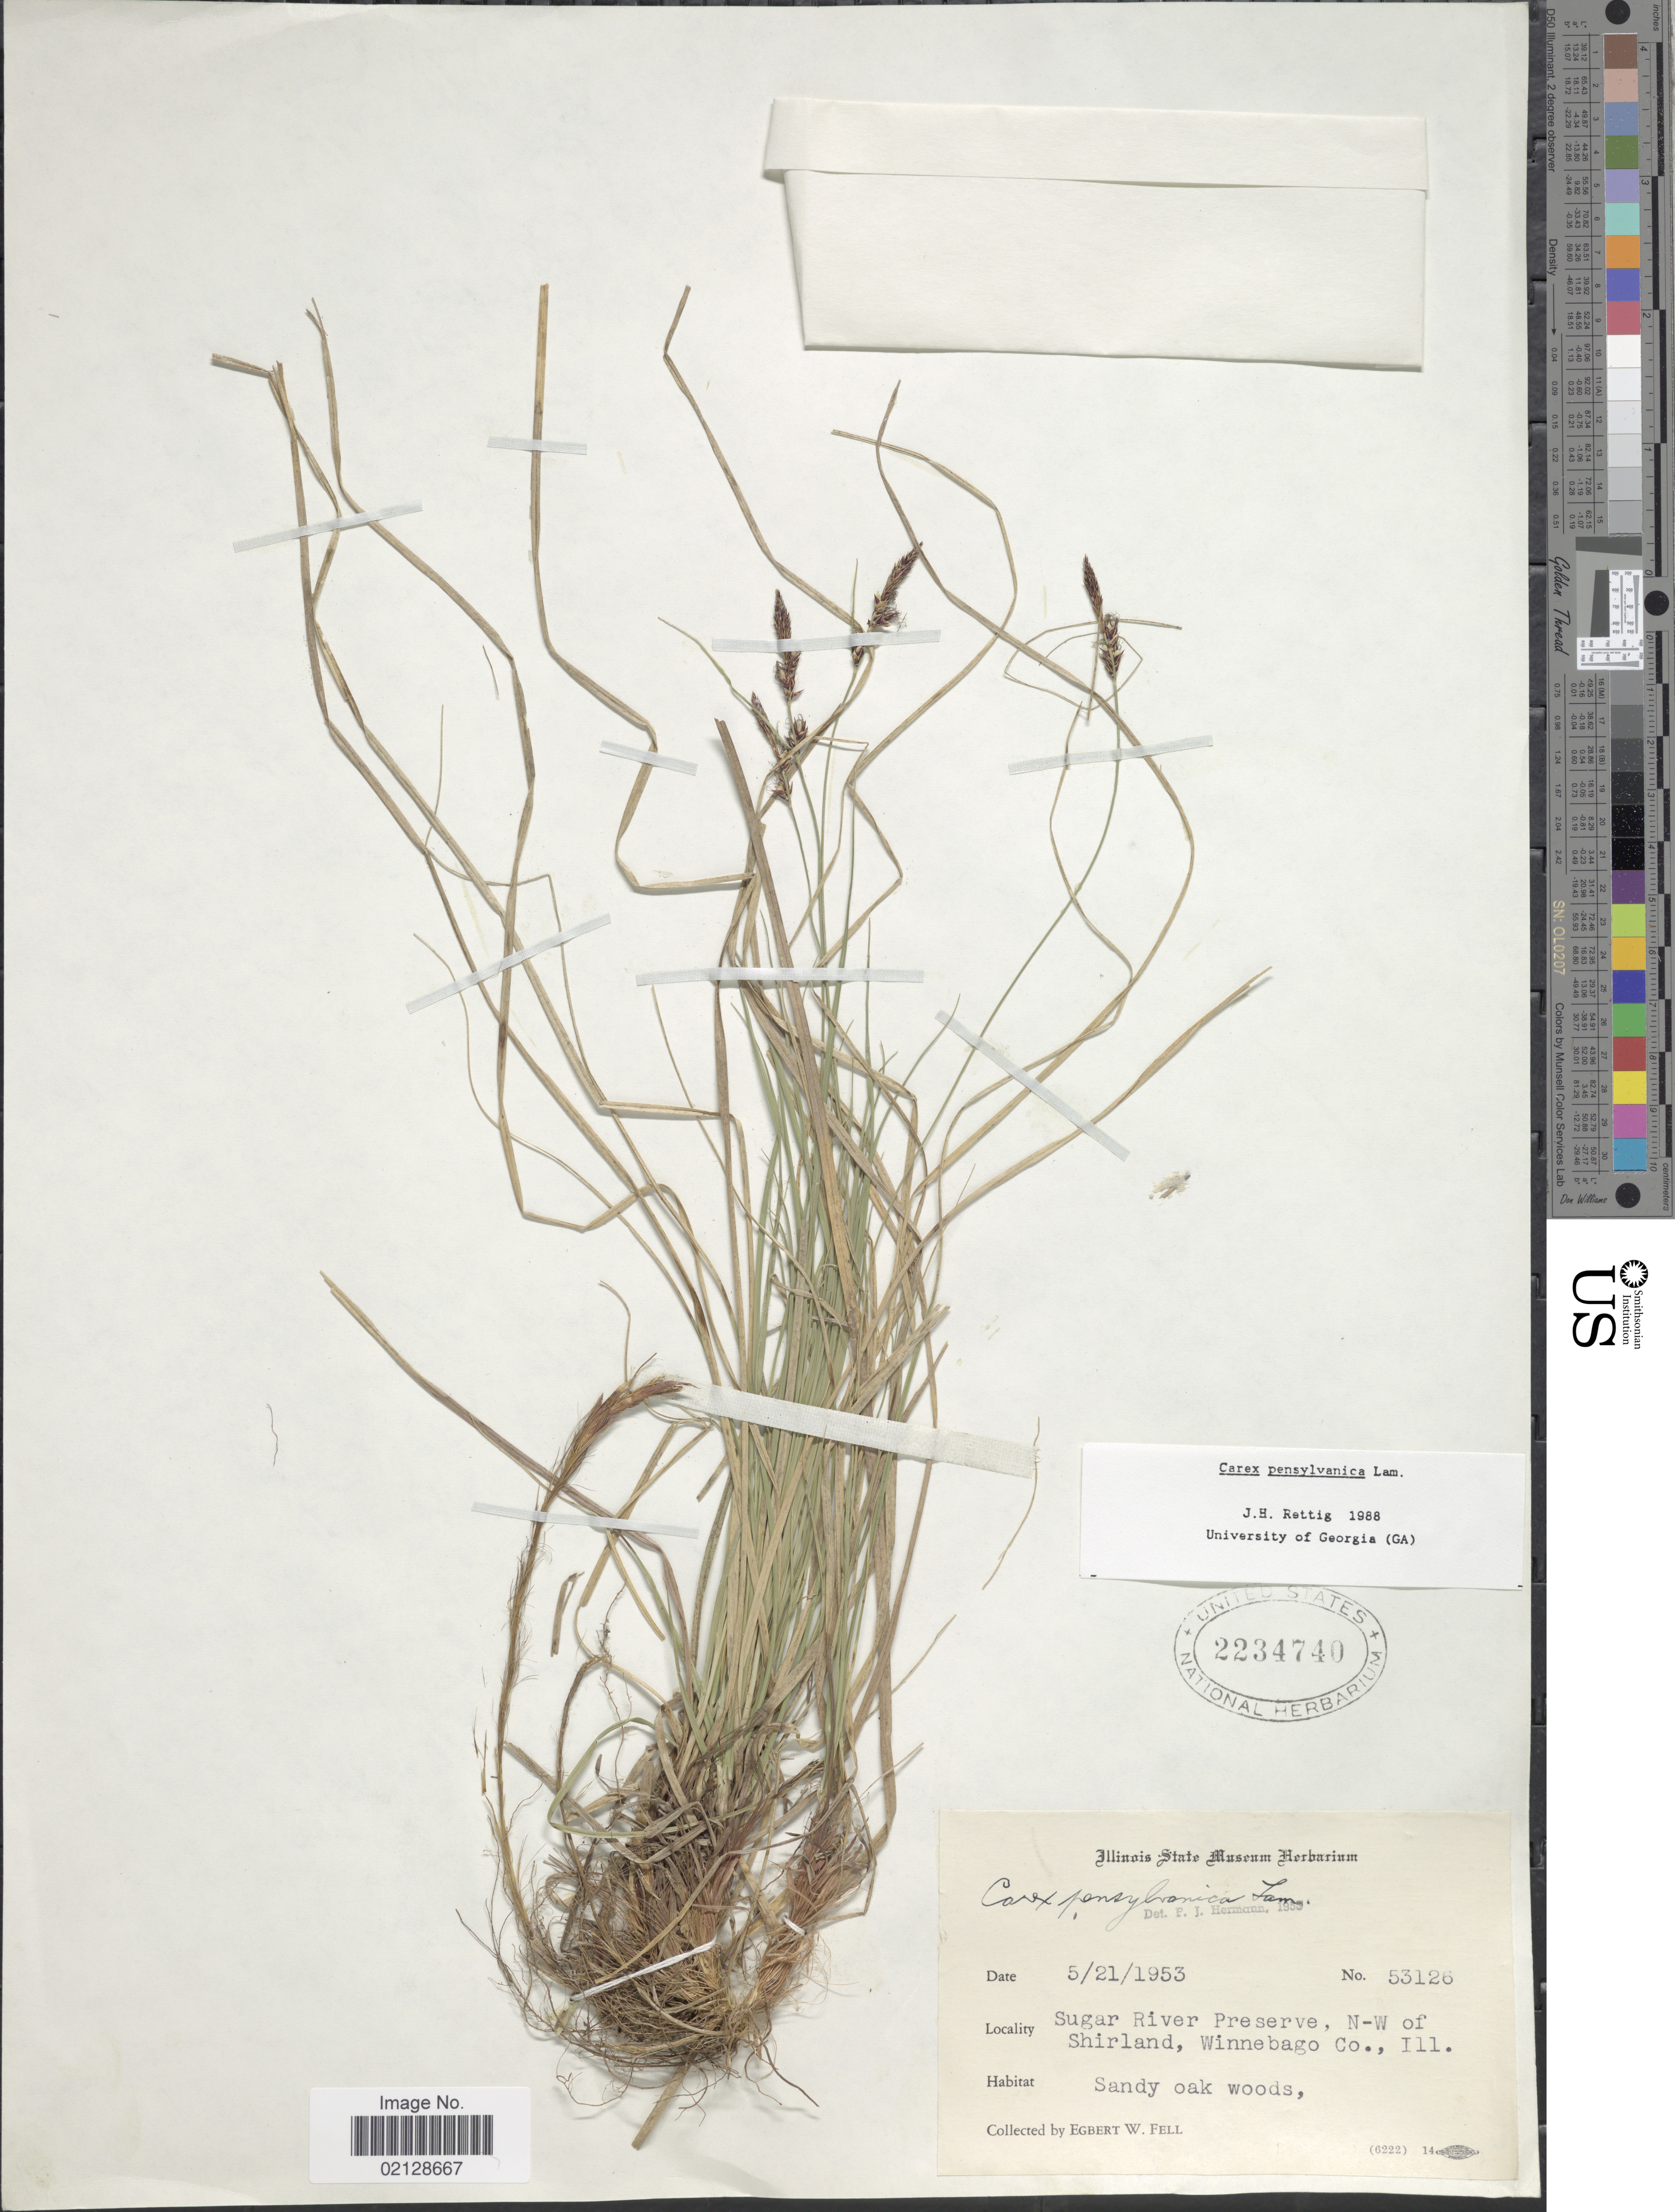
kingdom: Plantae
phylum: Tracheophyta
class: Liliopsida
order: Poales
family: Cyperaceae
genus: Carex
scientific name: Carex pensylvanica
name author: Lam.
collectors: E. Fell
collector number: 53126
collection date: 1953-05-21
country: United States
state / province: Illinois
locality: Sugar River Preserve, N-W of Shirland, Winnebago Co., Ill.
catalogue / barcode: US 2234740